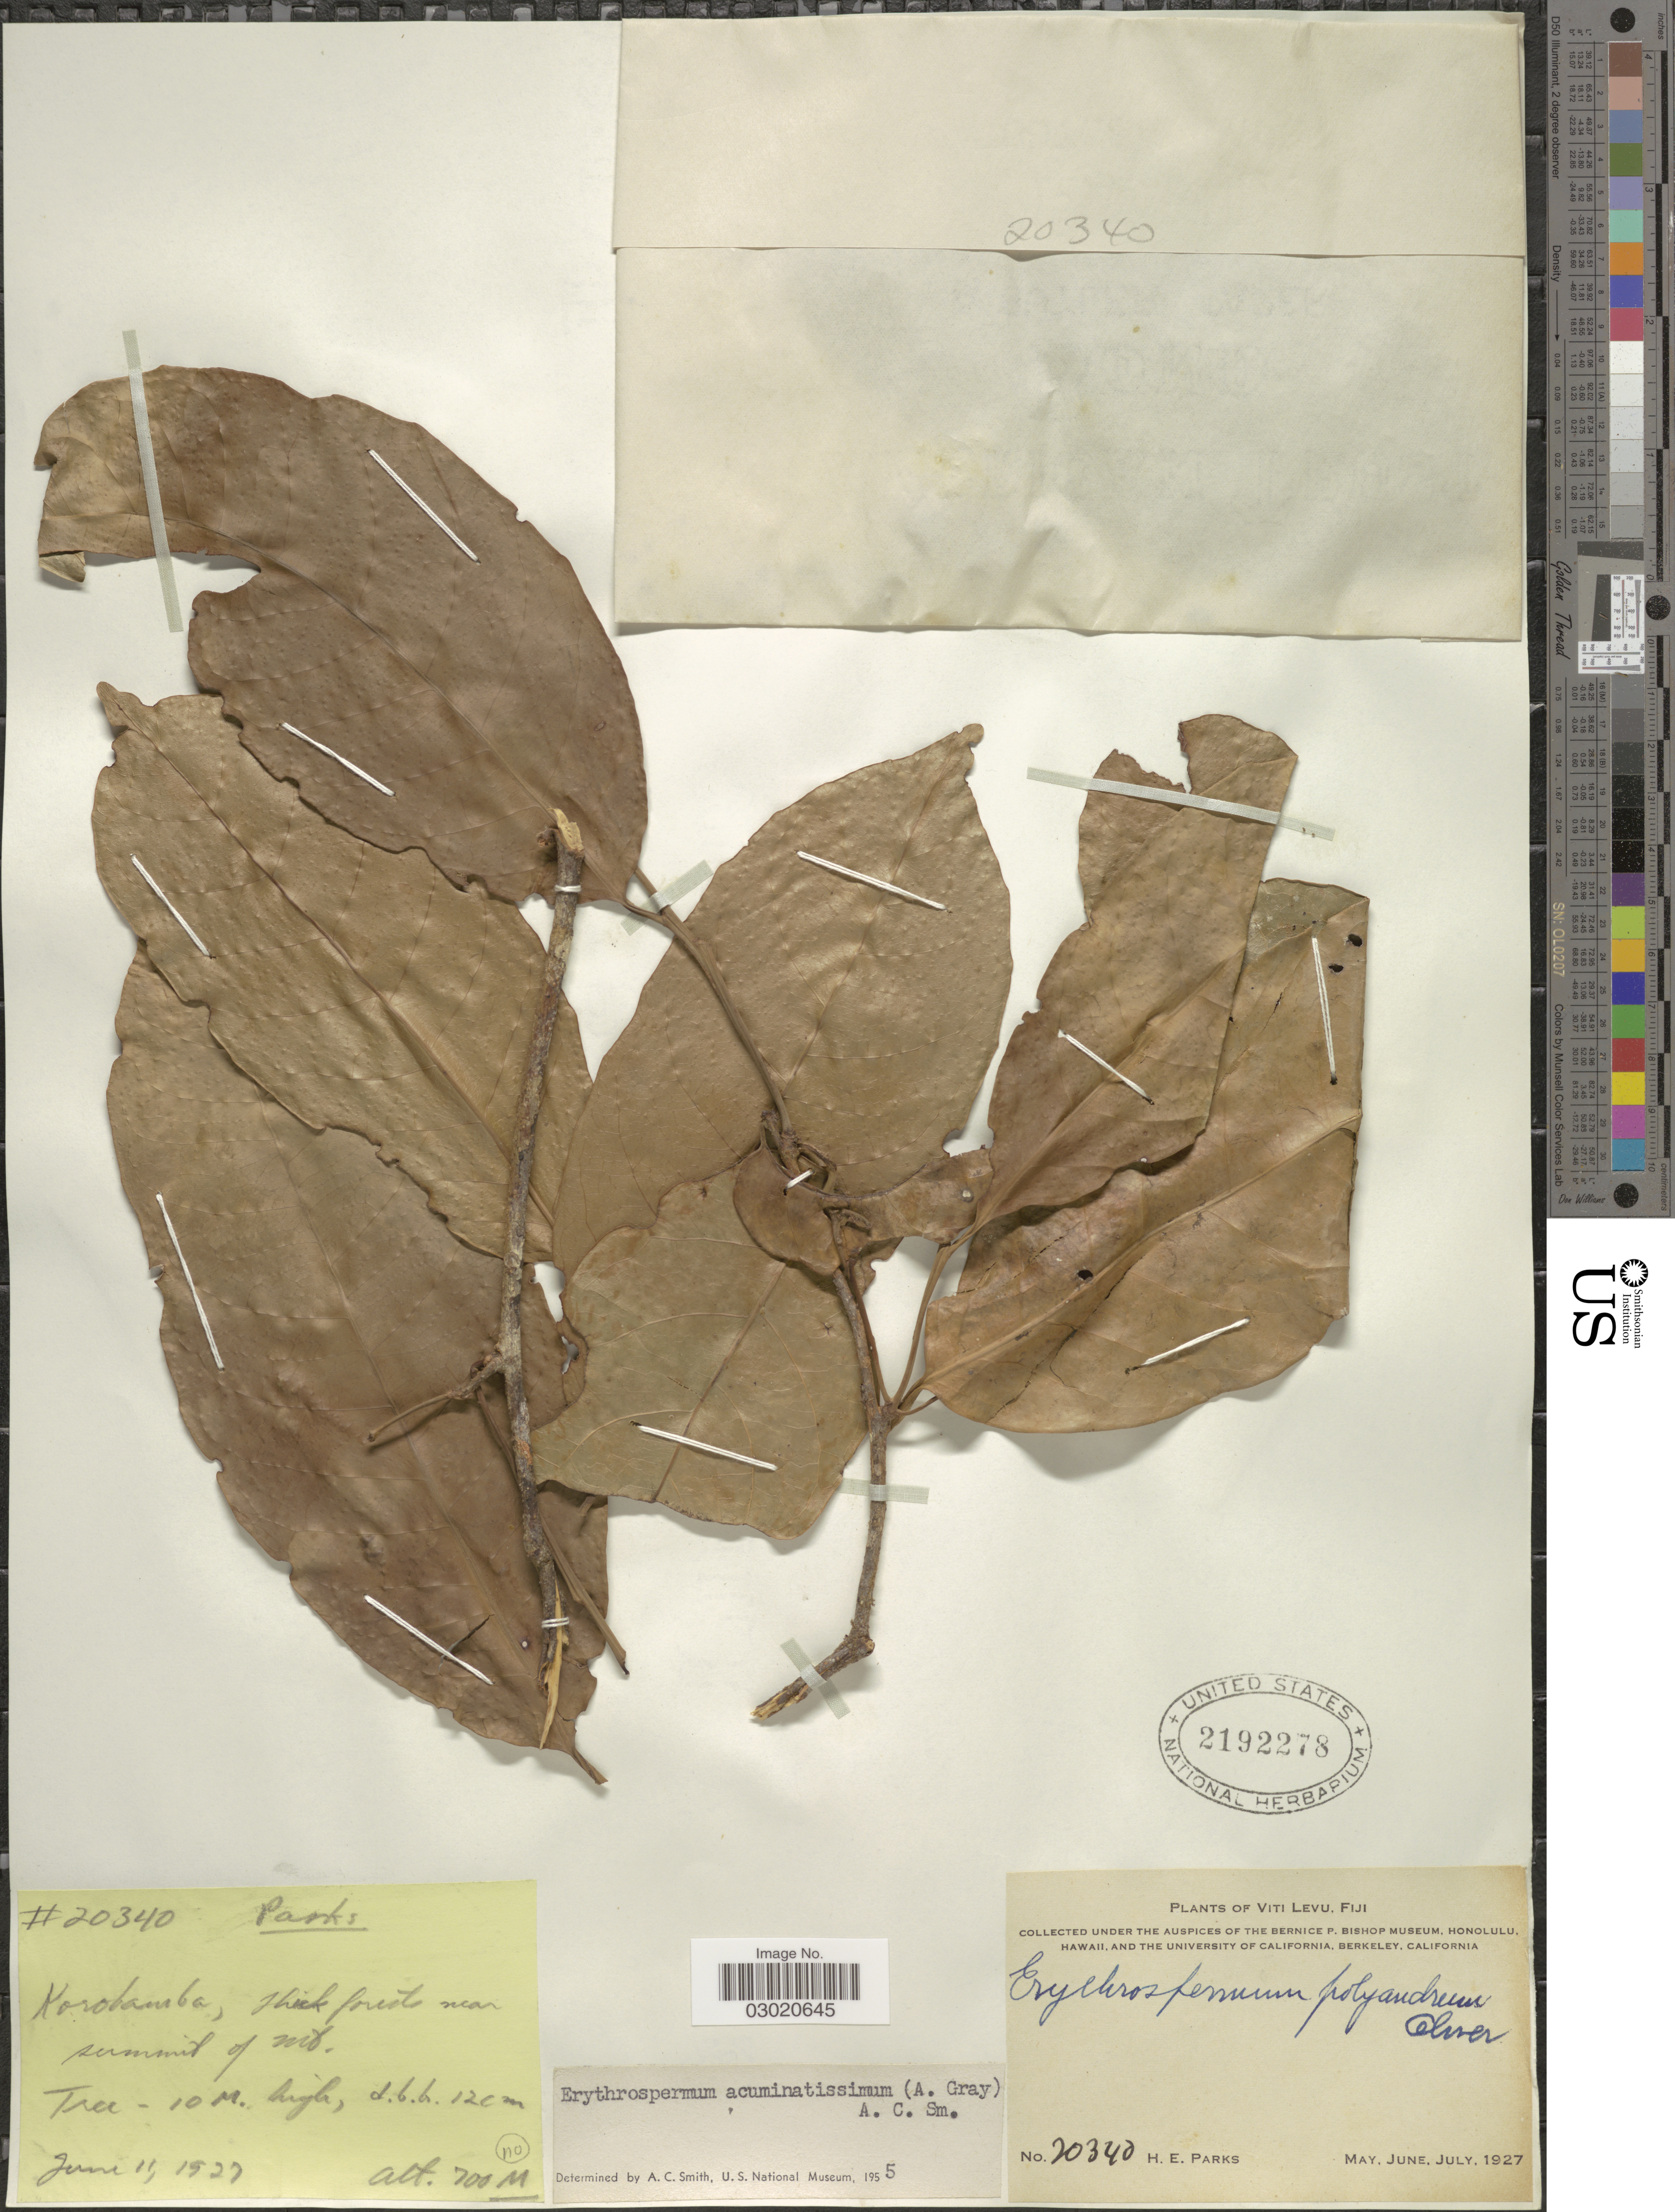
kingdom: Plantae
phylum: Tracheophyta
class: Magnoliopsida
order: Malpighiales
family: Achariaceae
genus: Erythrospermum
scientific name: Erythrospermum acuminatissimum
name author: (A. Gray) A.C. Sm.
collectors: H. E. Parks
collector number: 20340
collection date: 1927-05/1927-07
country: Fiji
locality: Viti Levu, Korobamba.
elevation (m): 700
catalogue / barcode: US 2192278